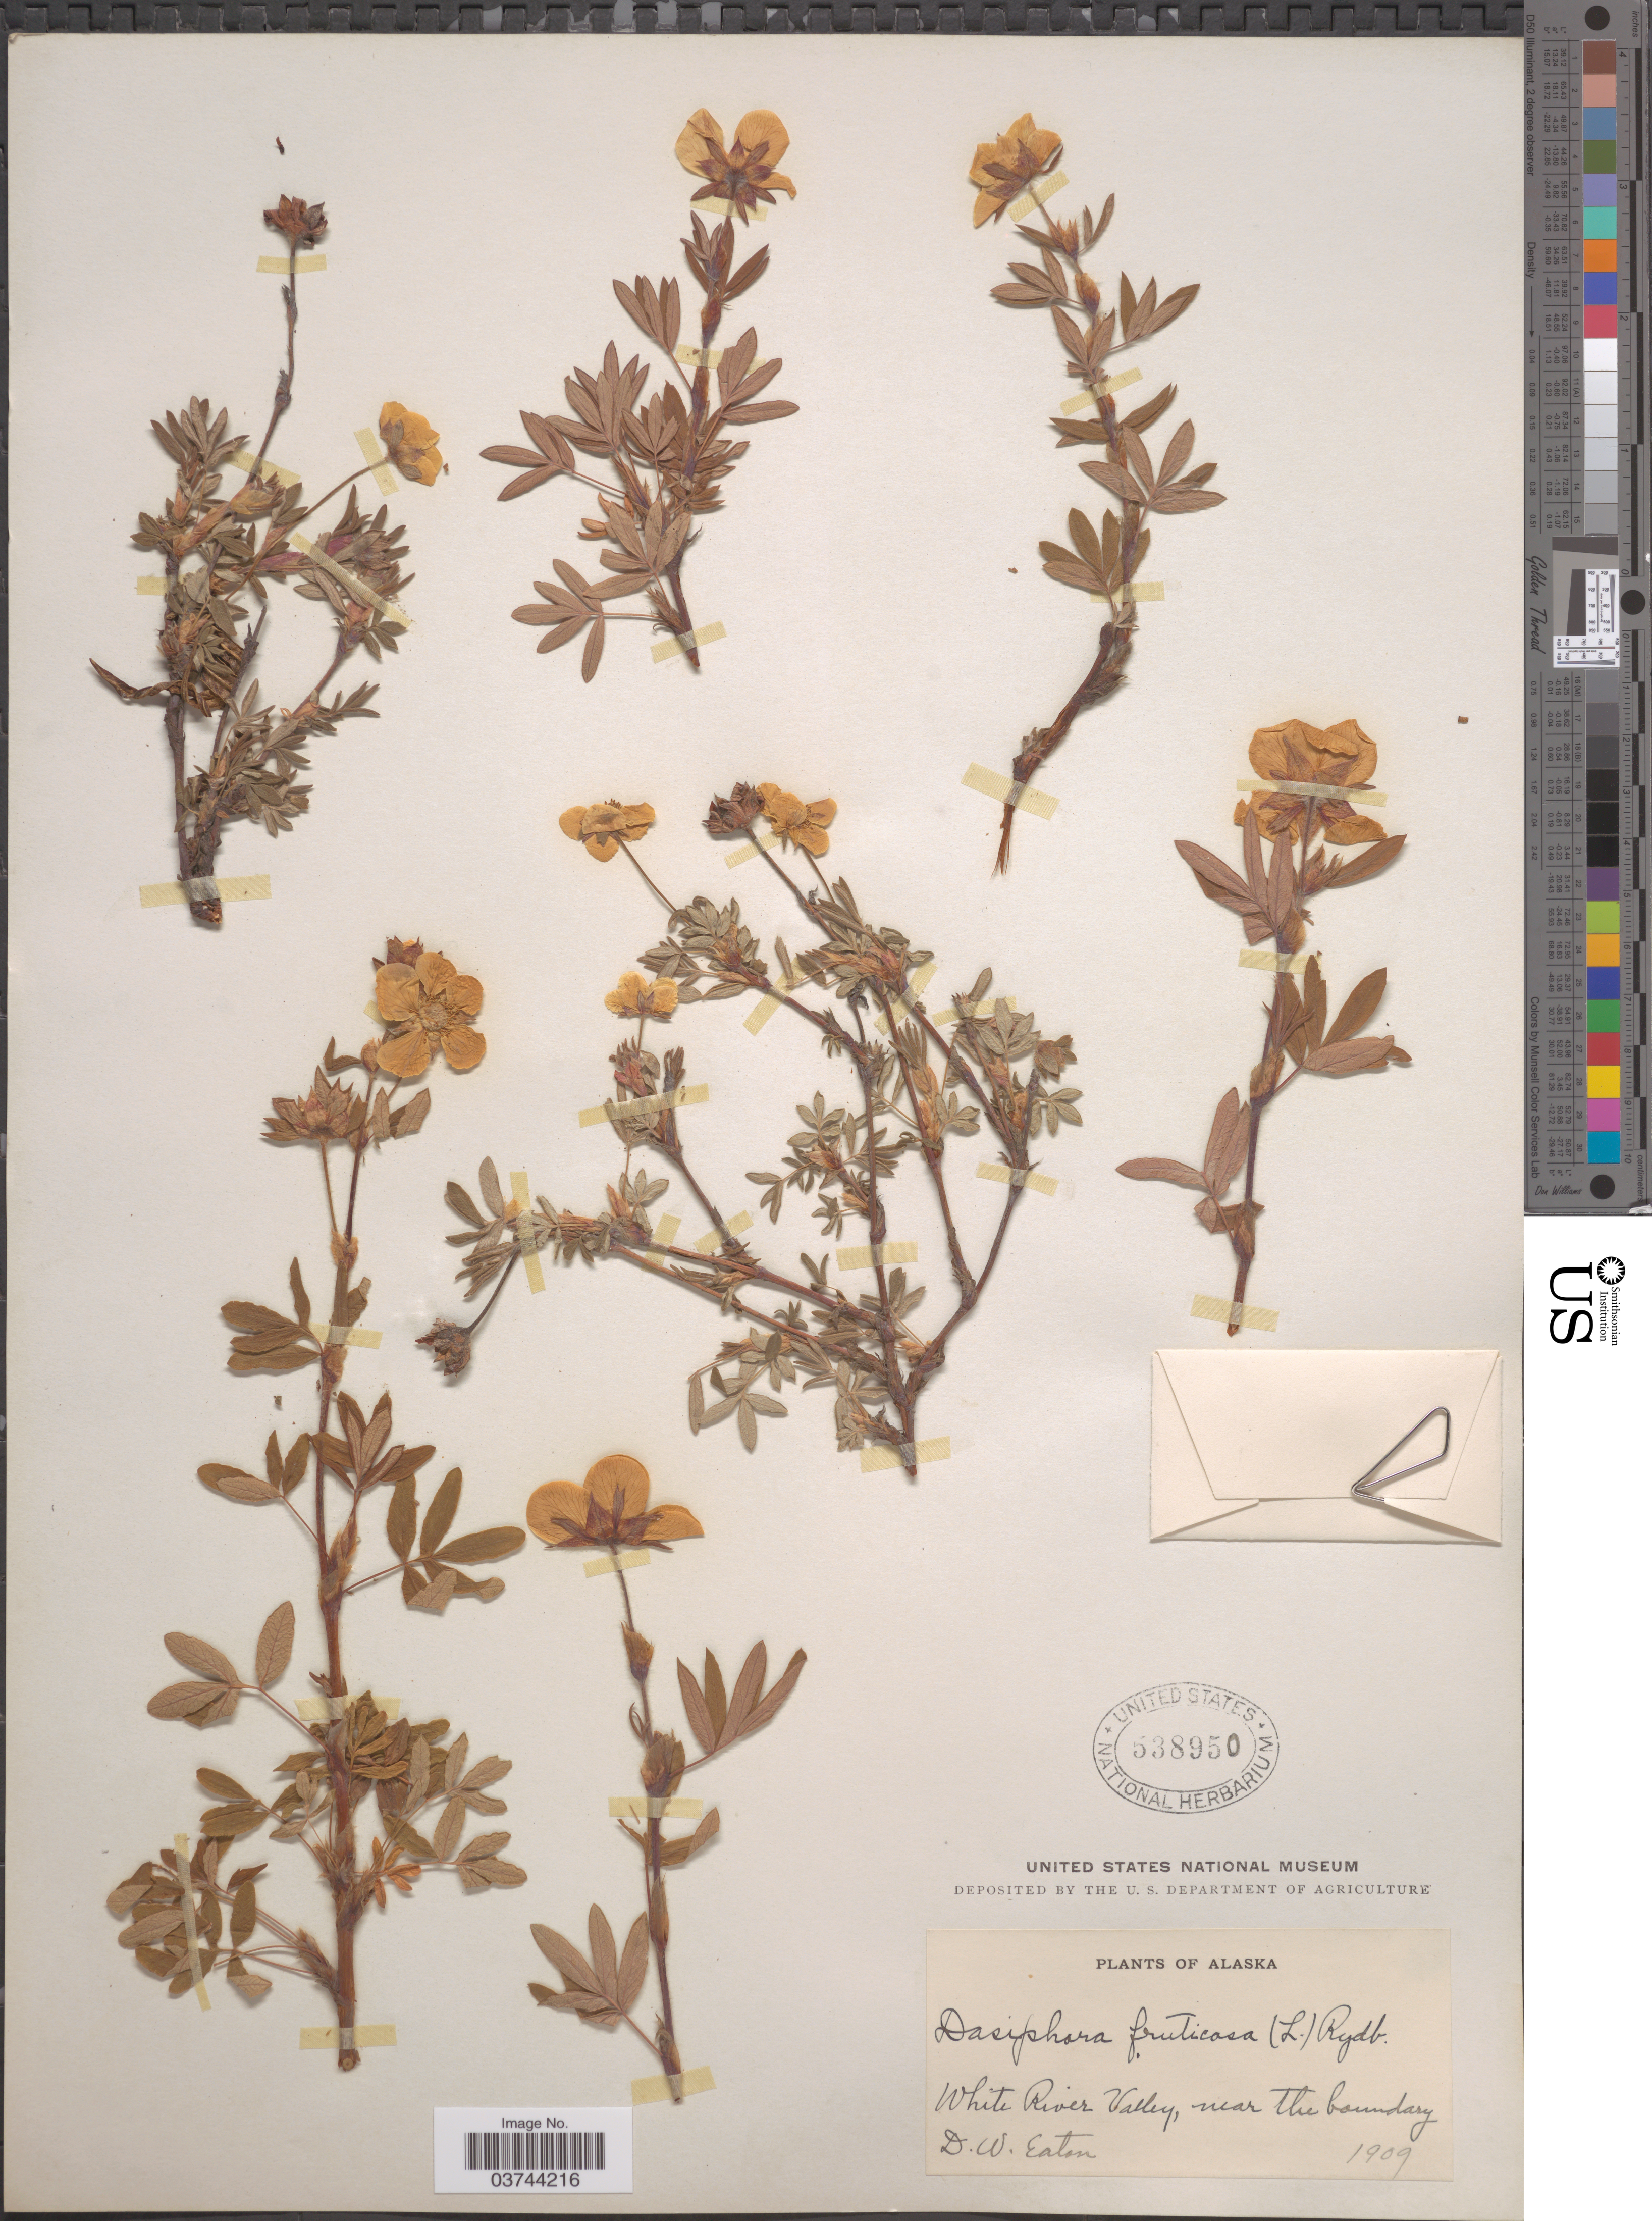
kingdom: Plantae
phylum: Tracheophyta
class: Magnoliopsida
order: Rosales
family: Rosaceae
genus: Dasiphora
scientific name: Dasiphora fruticosa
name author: (L.) Rydb.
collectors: D. Eaton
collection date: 1909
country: United States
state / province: Alaska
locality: White River Valley, near the boundary.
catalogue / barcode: US 538950